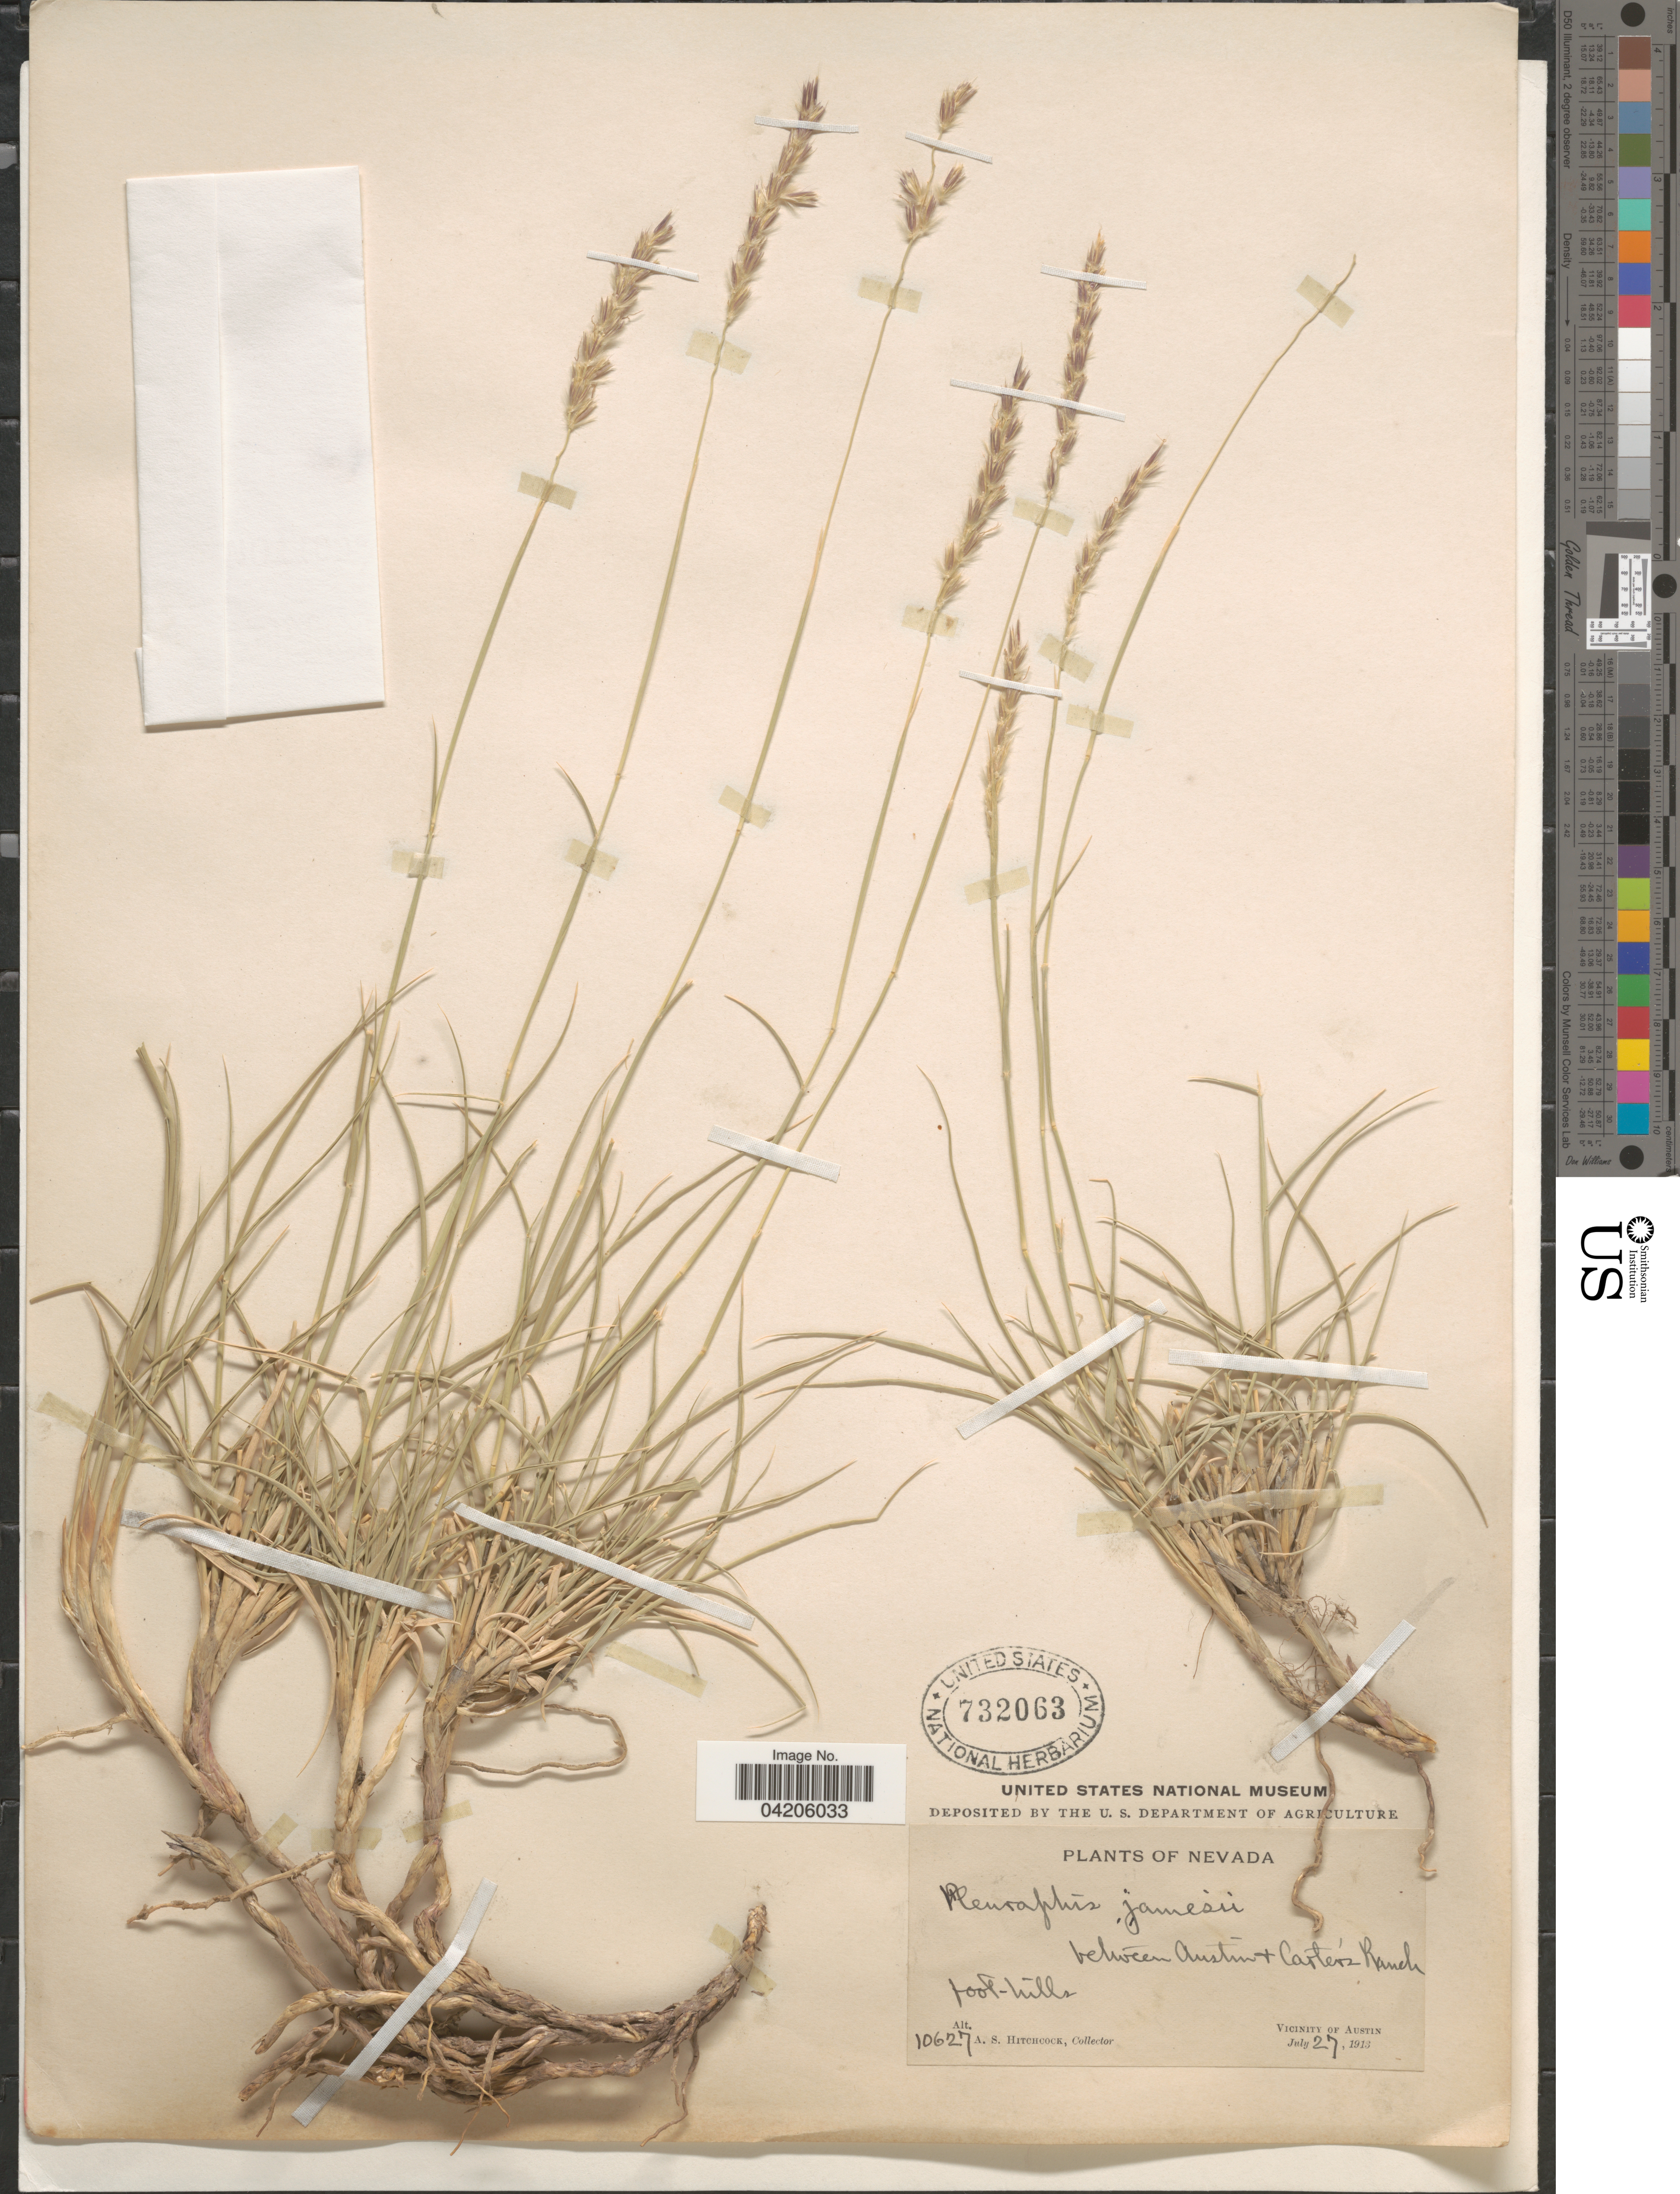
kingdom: Plantae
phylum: Tracheophyta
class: Liliopsida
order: Poales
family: Poaceae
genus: Hilaria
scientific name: Hilaria jamesii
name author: (Torr.) Benth.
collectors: A. S. Hitchcock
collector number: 10627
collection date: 1913-07-27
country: United States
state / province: Nevada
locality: Between Austin + Carter's Ranch foot-hills. Vicinity of Austin.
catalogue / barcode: US 732063